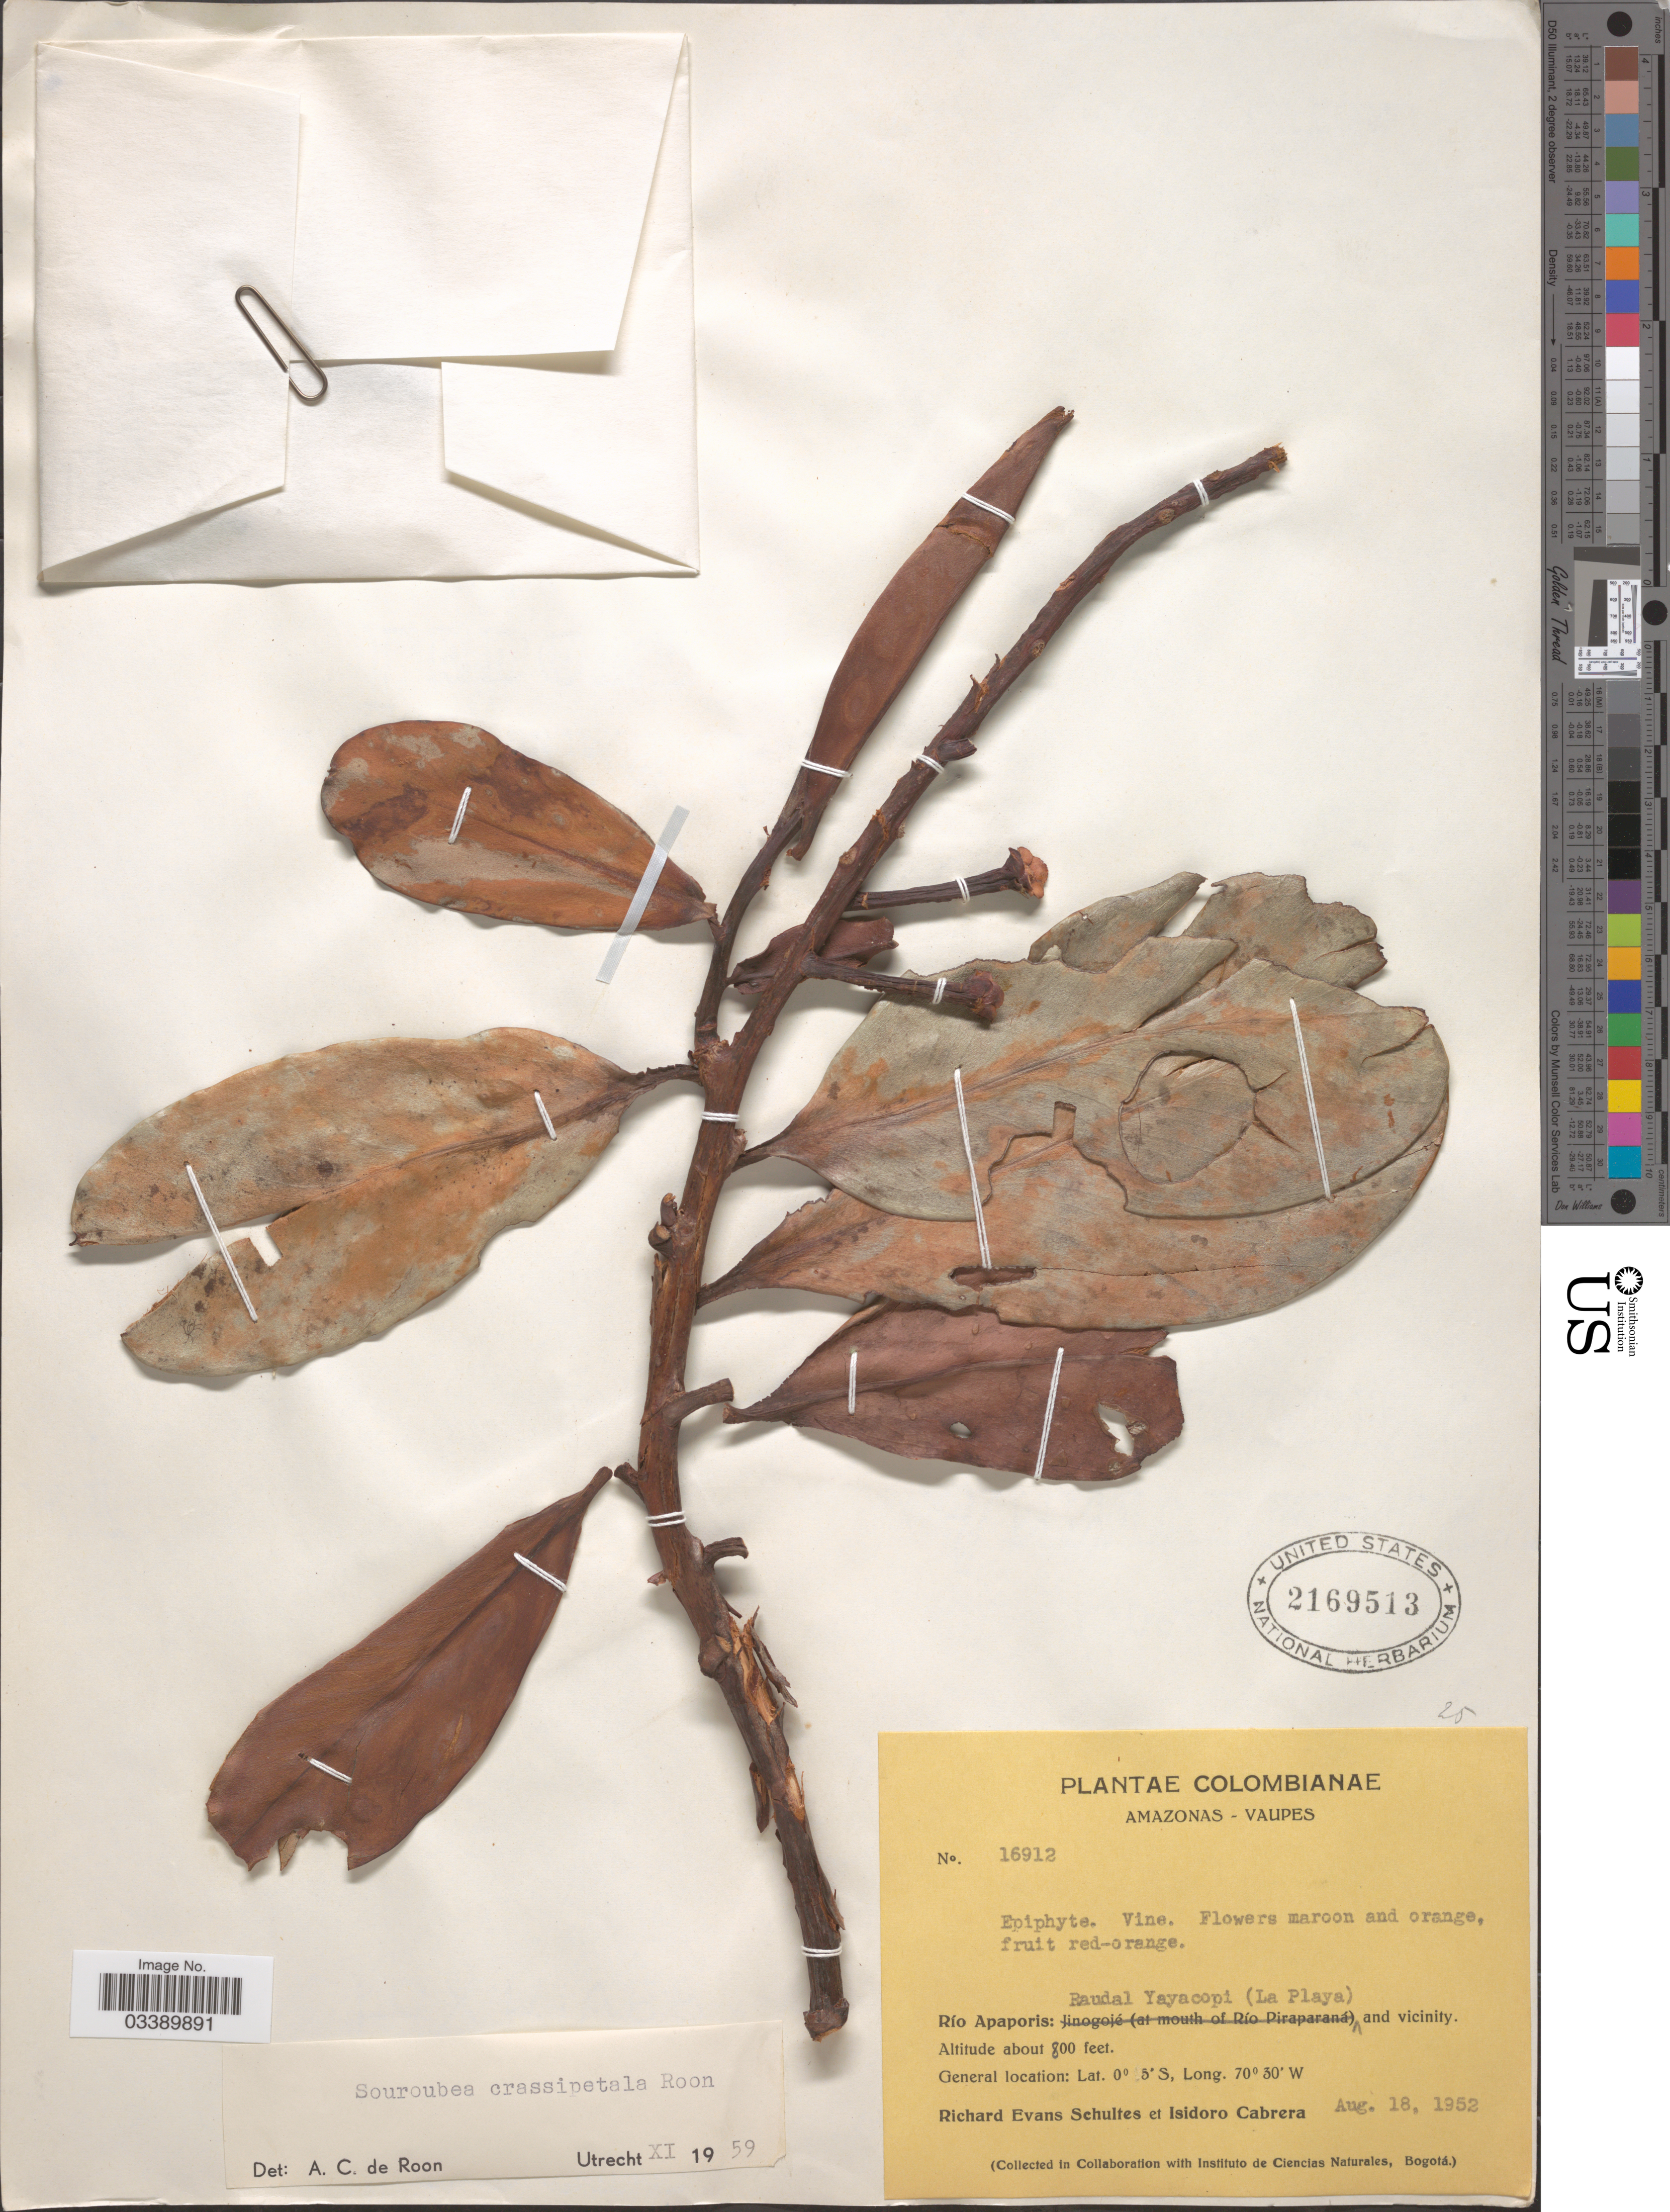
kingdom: Plantae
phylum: Tracheophyta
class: Magnoliopsida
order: Ericales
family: Marcgraviaceae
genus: Souroubea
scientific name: Souroubea crassipetala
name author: de Roon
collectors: R. E. Schultes & I. Cabrera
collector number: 16912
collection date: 1952-08-18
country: Colombia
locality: Amazonas - Vaupes. Río Apaporis: Raudal Yayacopi (La Playa) and vicinity.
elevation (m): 244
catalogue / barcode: US 2169513